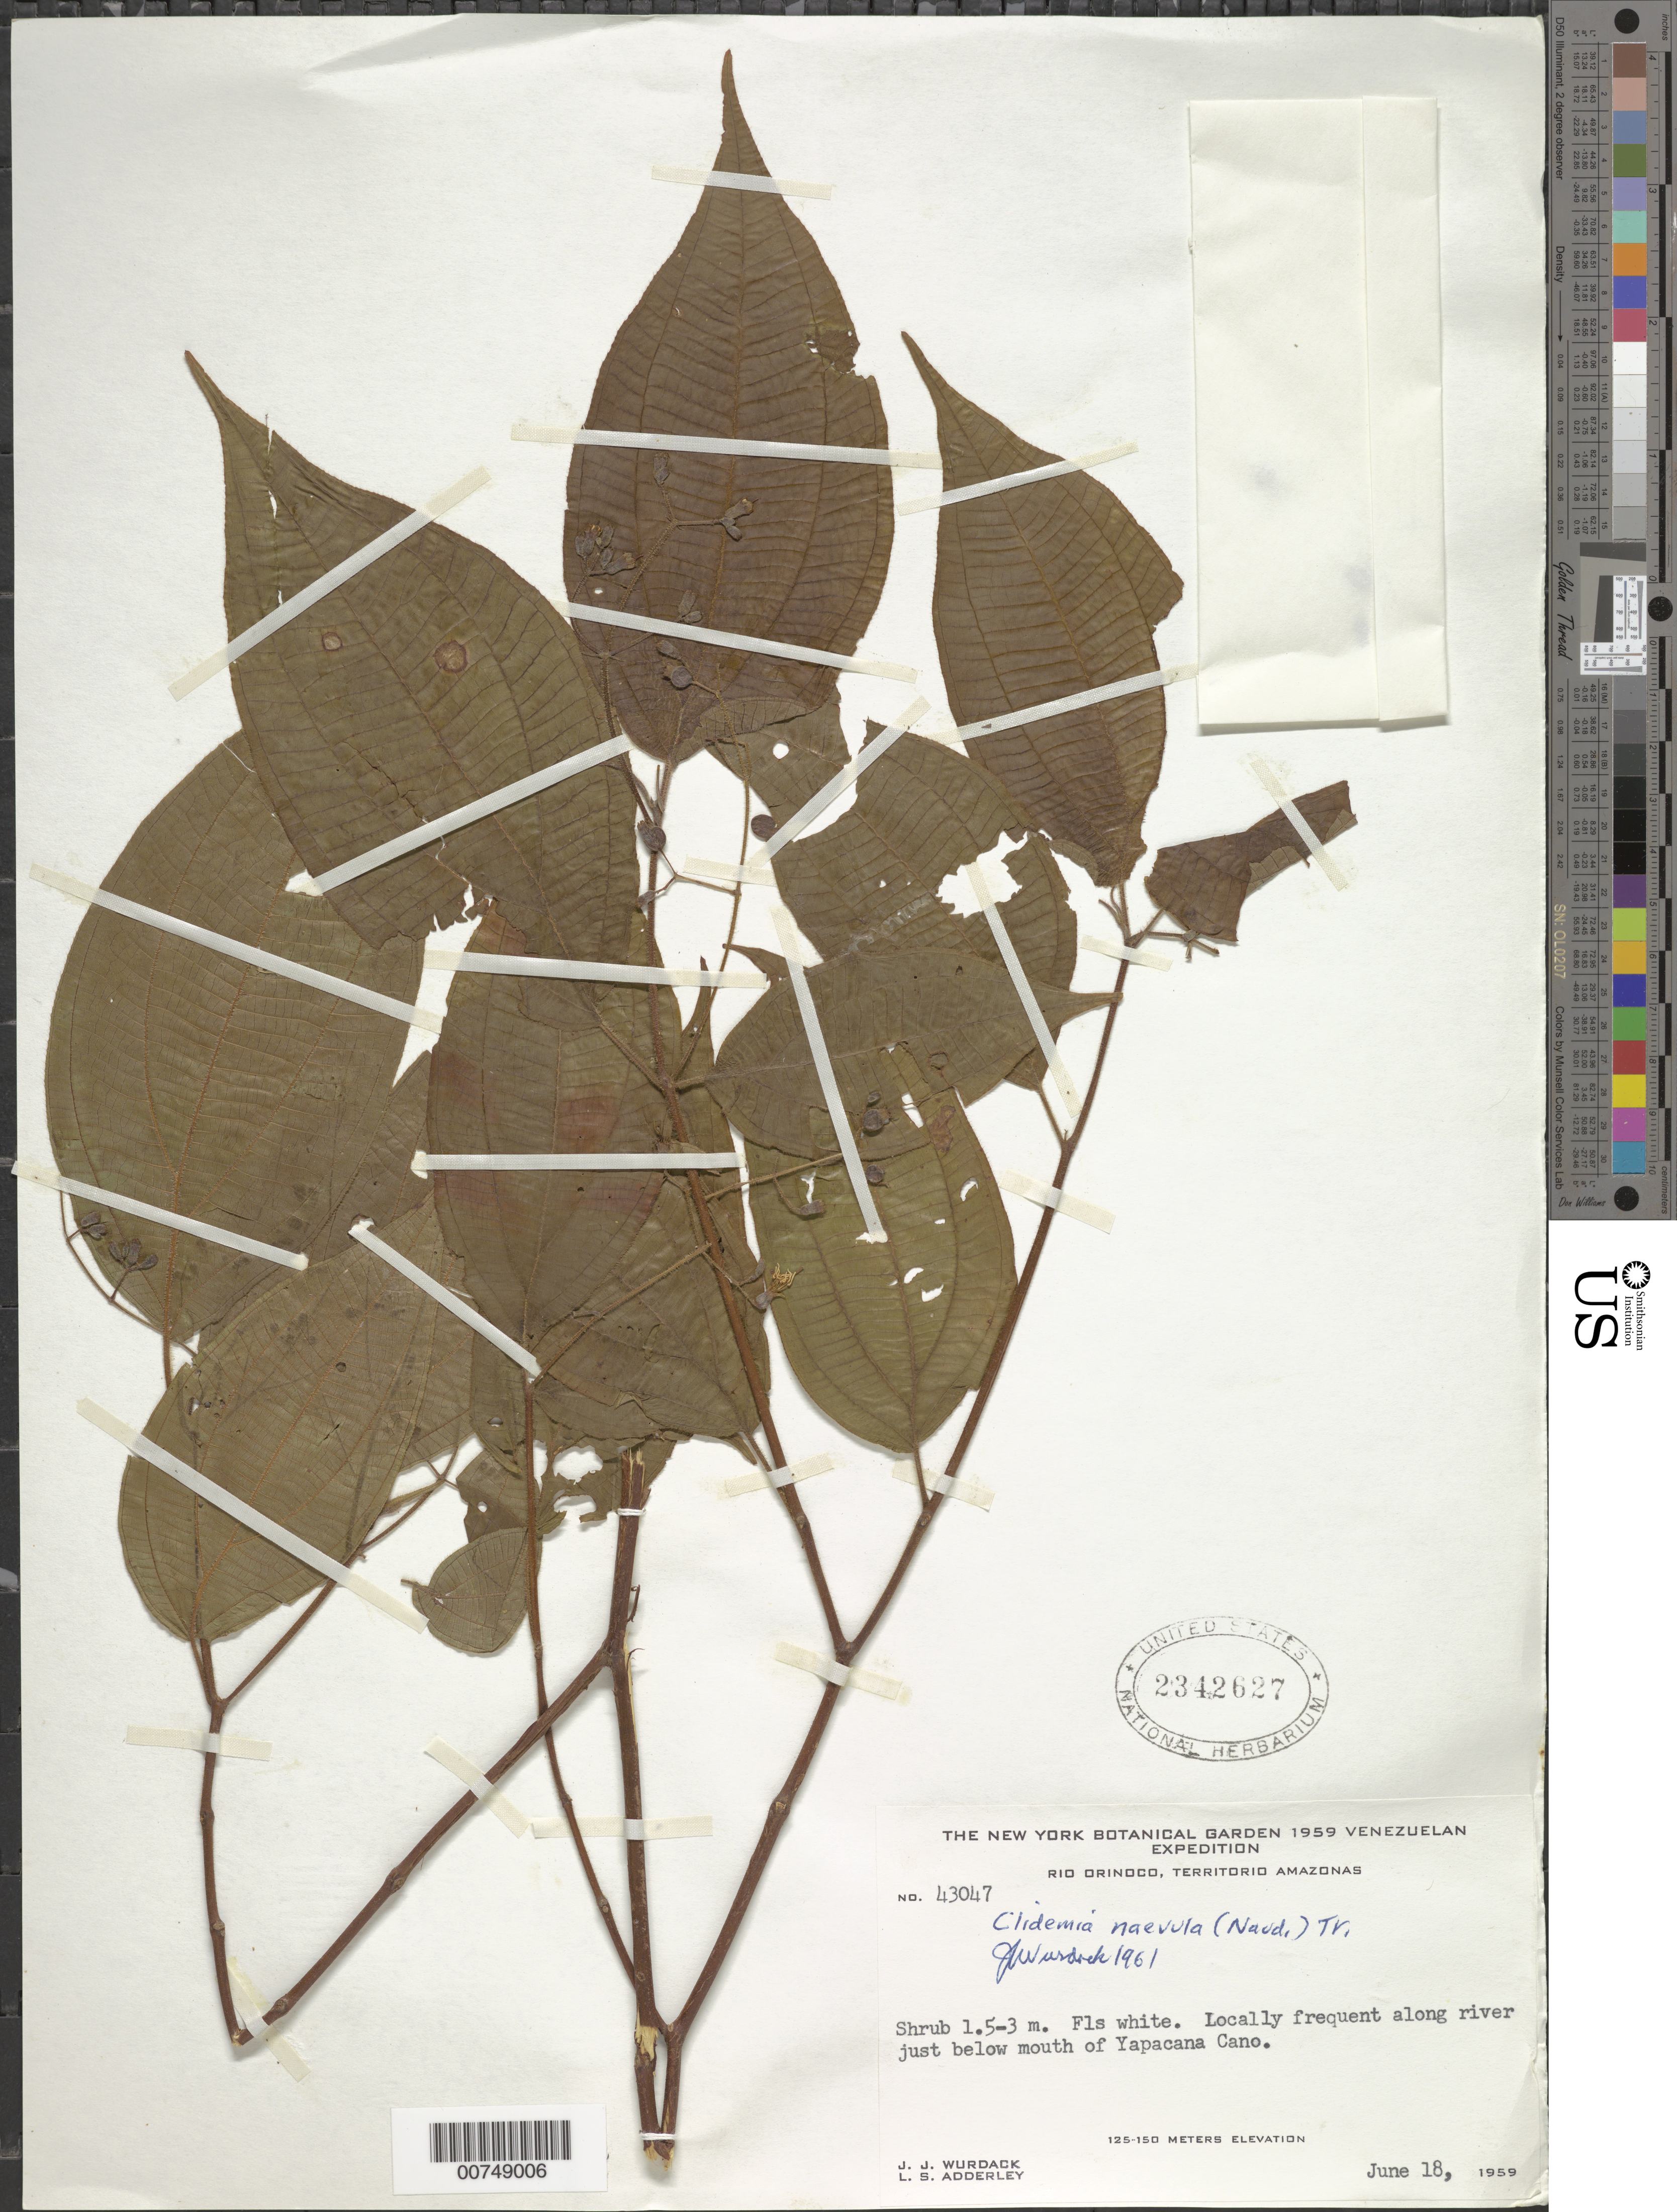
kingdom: Plantae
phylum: Tracheophyta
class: Magnoliopsida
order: Myrtales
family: Melastomataceae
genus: Clidemia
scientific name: Clidemia naevula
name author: (Naudin) Triana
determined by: Wurdack, John J., (US), US (UNITED STATES)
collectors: J. J. Wurdack & L. S. Adderley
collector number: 43047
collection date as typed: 18-Jun-59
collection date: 1959-06-18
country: Venezuela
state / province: Amazonas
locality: Río Orinoco, Caño Yapacana, just below mouth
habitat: Along river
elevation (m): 125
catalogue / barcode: US 2342627